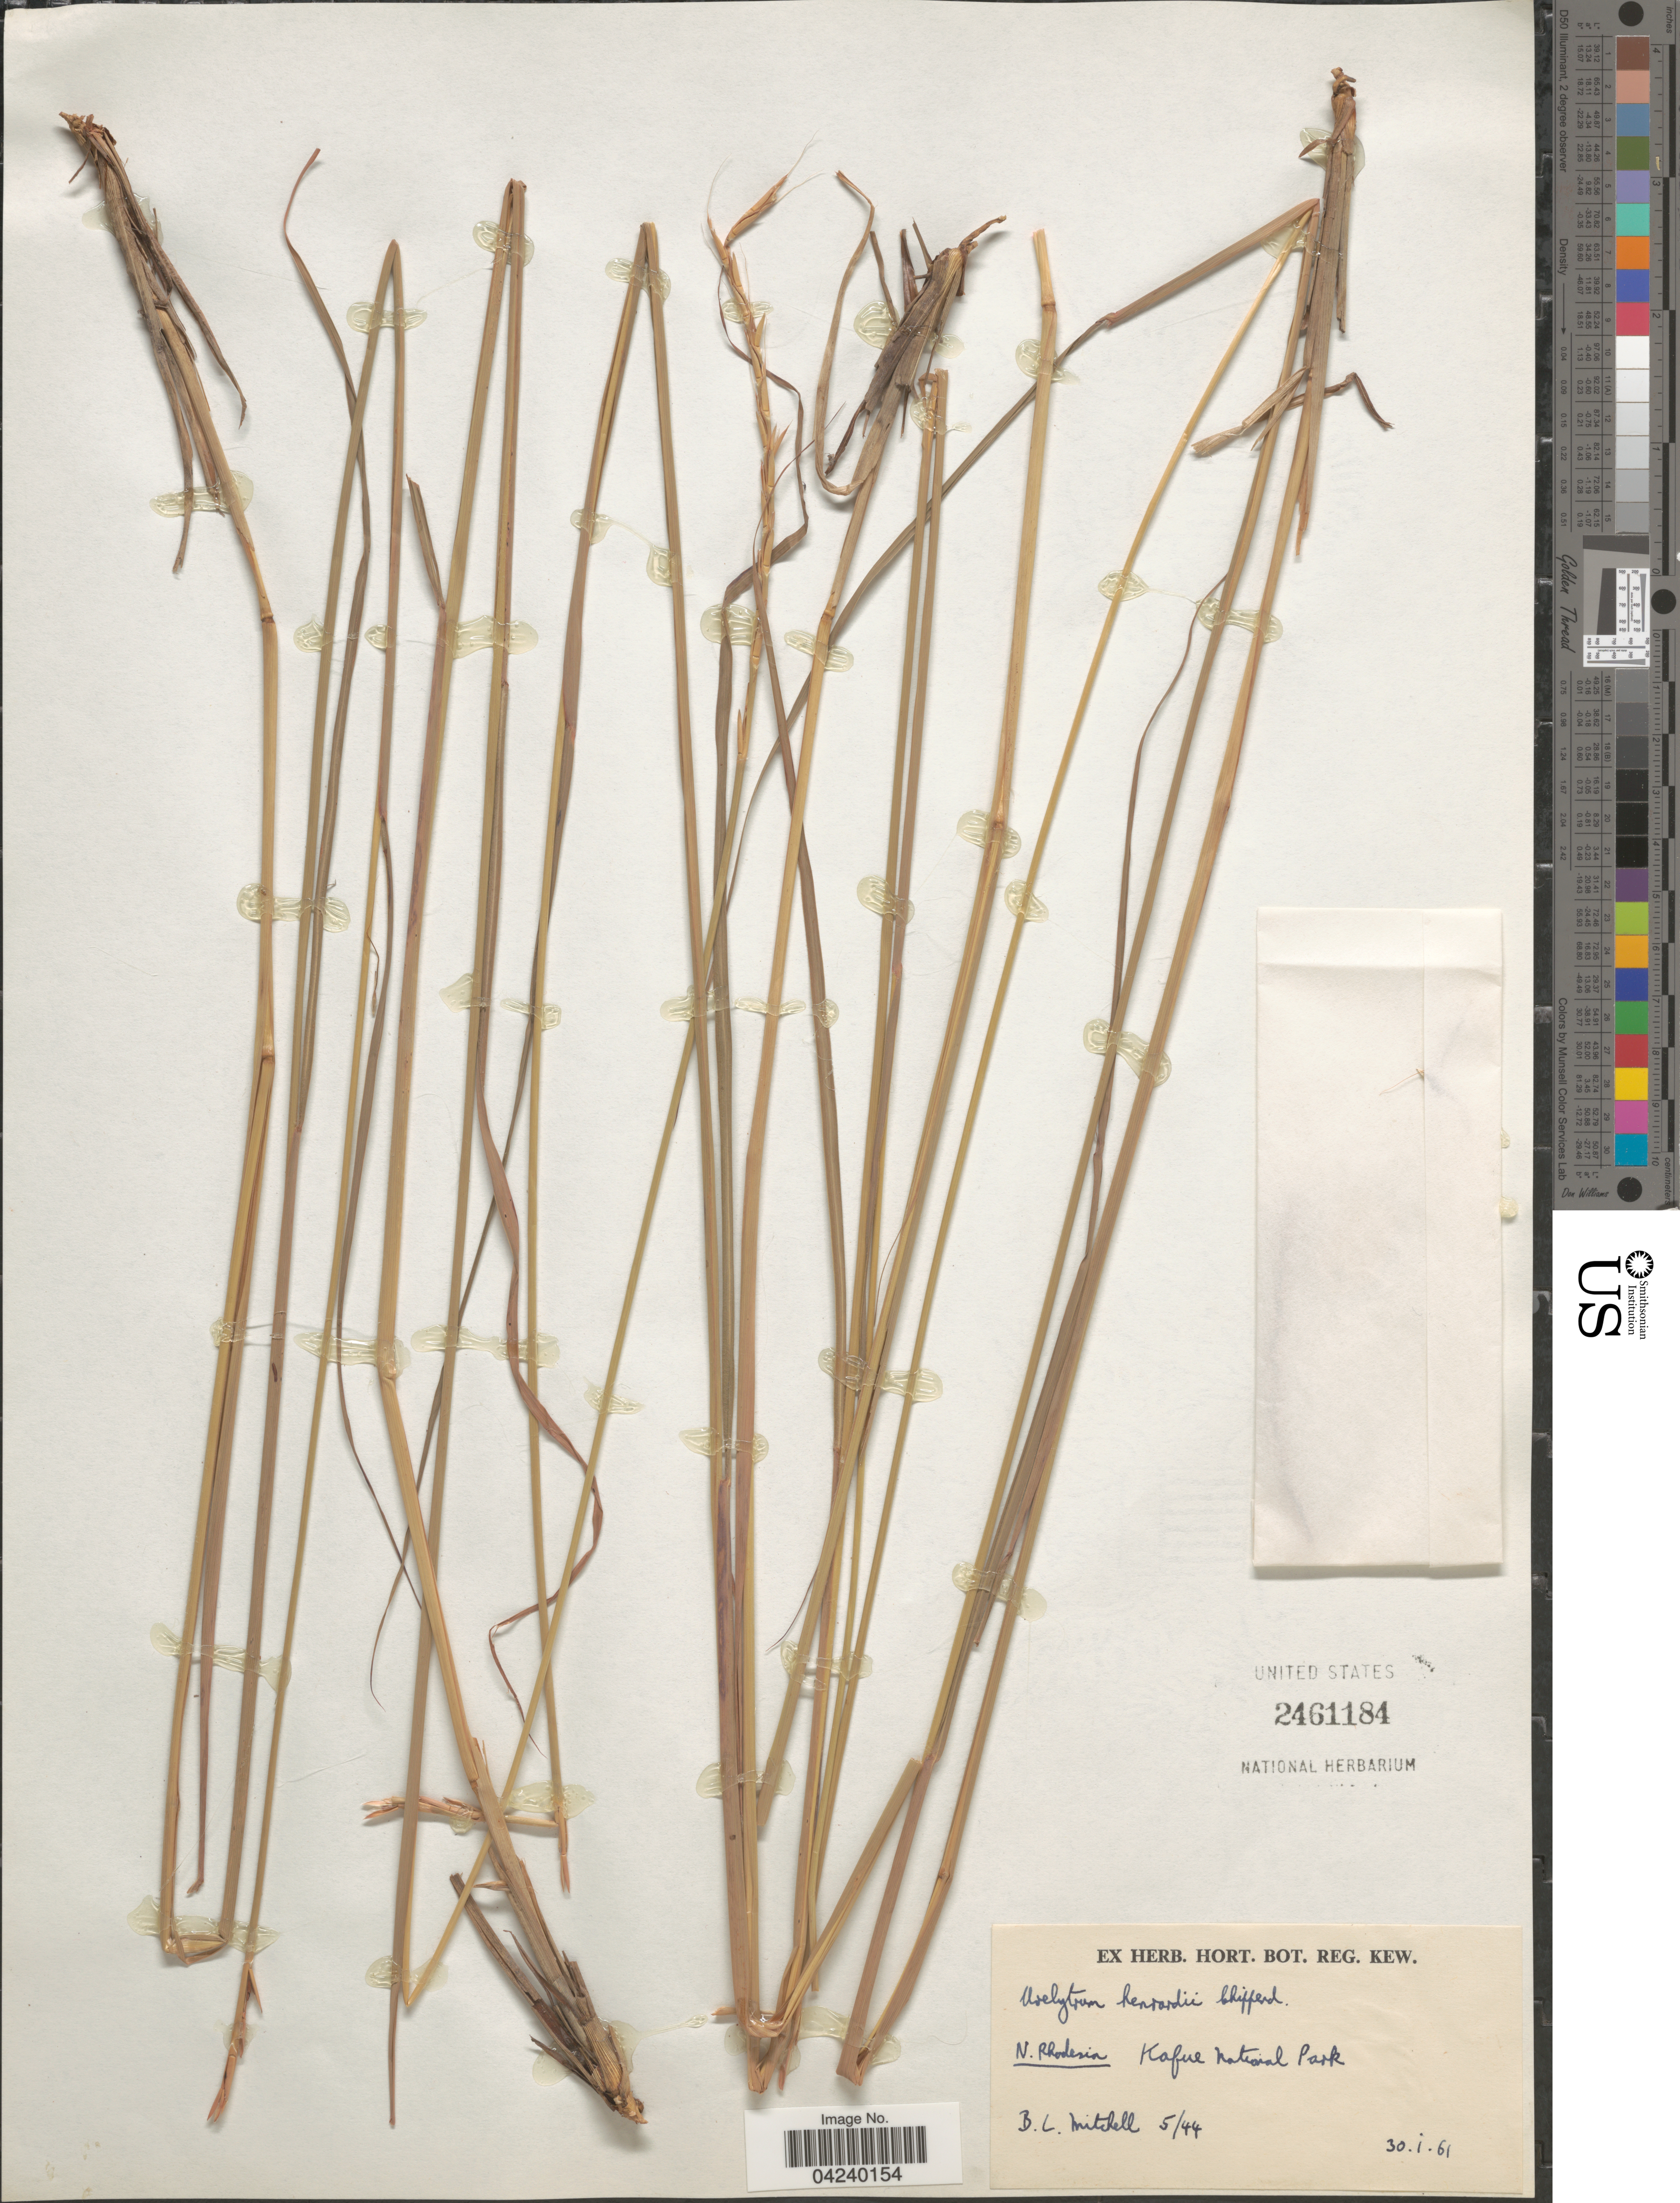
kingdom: Plantae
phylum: Tracheophyta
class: Liliopsida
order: Poales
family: Poaceae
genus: Urelytrum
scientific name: Urelytrum henrardii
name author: Chippin.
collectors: B. Mitchell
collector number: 5/44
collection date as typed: Transcribed d/m/y: 30/1/61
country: Zambia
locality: N. Rhodesia. Kafue National Park.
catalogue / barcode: US 2461184